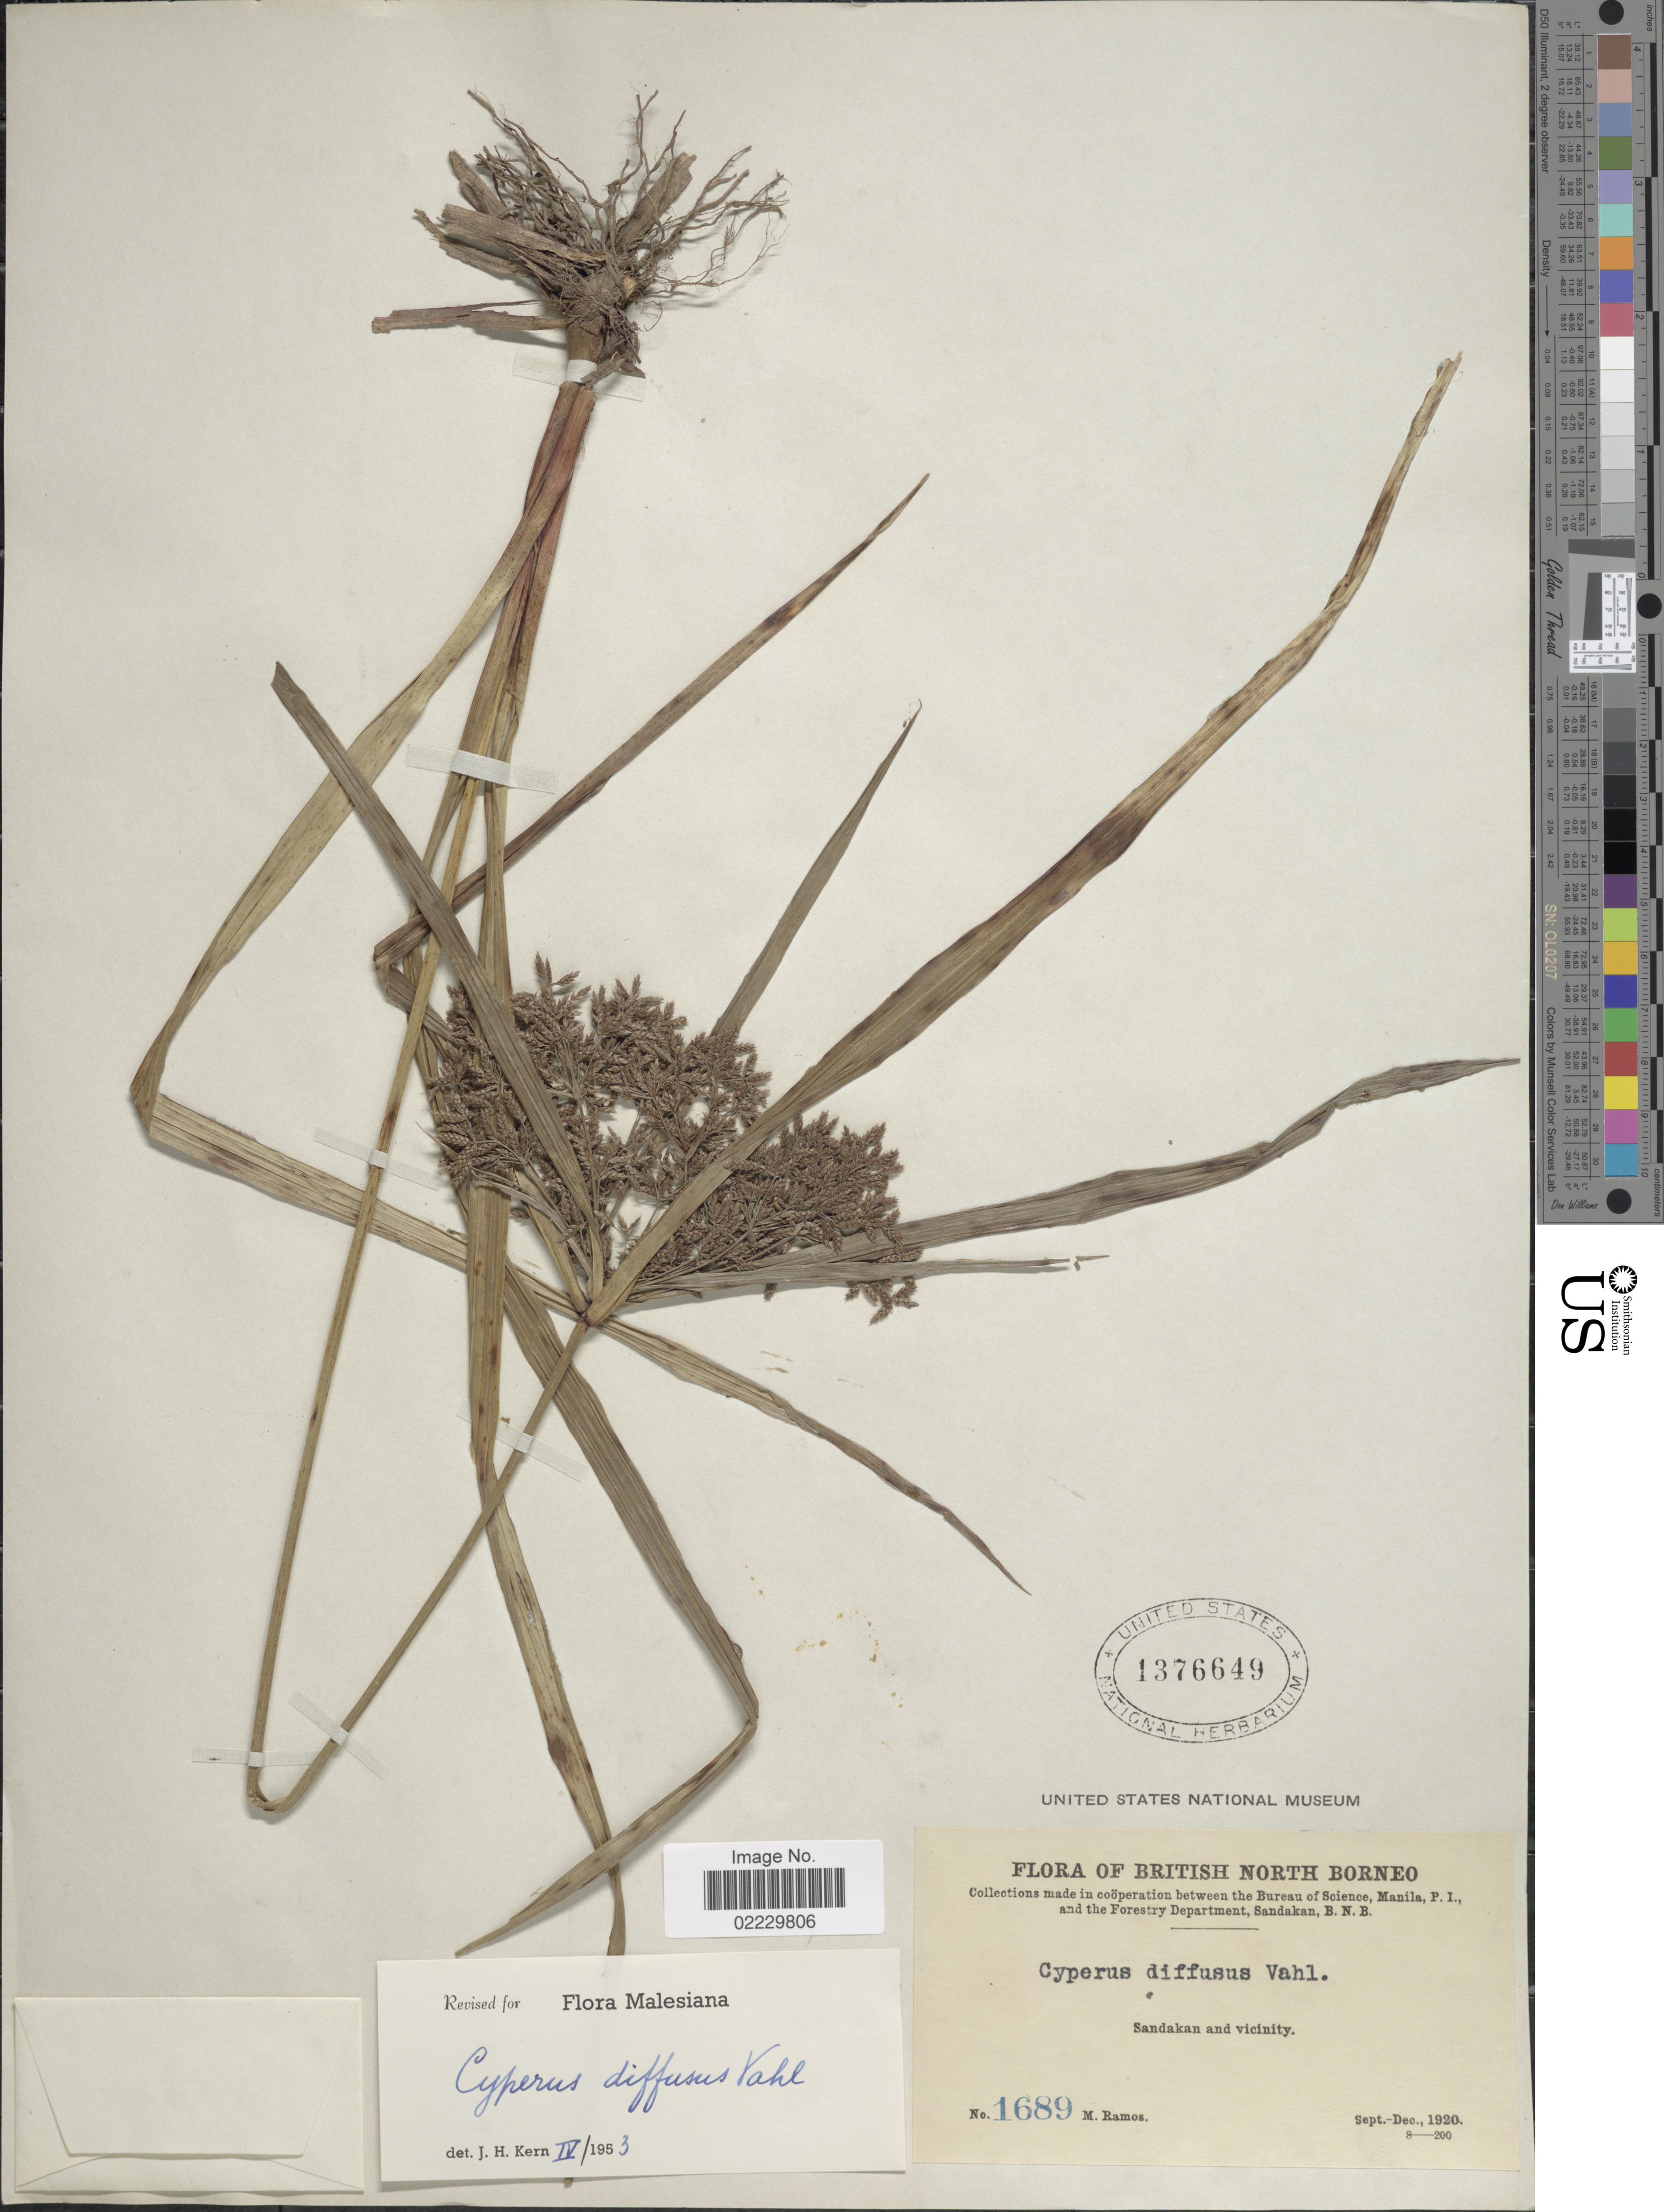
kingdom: Plantae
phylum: Tracheophyta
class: Liliopsida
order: Poales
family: Cyperaceae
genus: Cyperus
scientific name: Cyperus diffusus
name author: Vahl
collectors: M. Ramos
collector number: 1689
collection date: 1920-09/1920-12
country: Malaysia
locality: British North Borneo. Sandakan and vicinity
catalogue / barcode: US 1376649